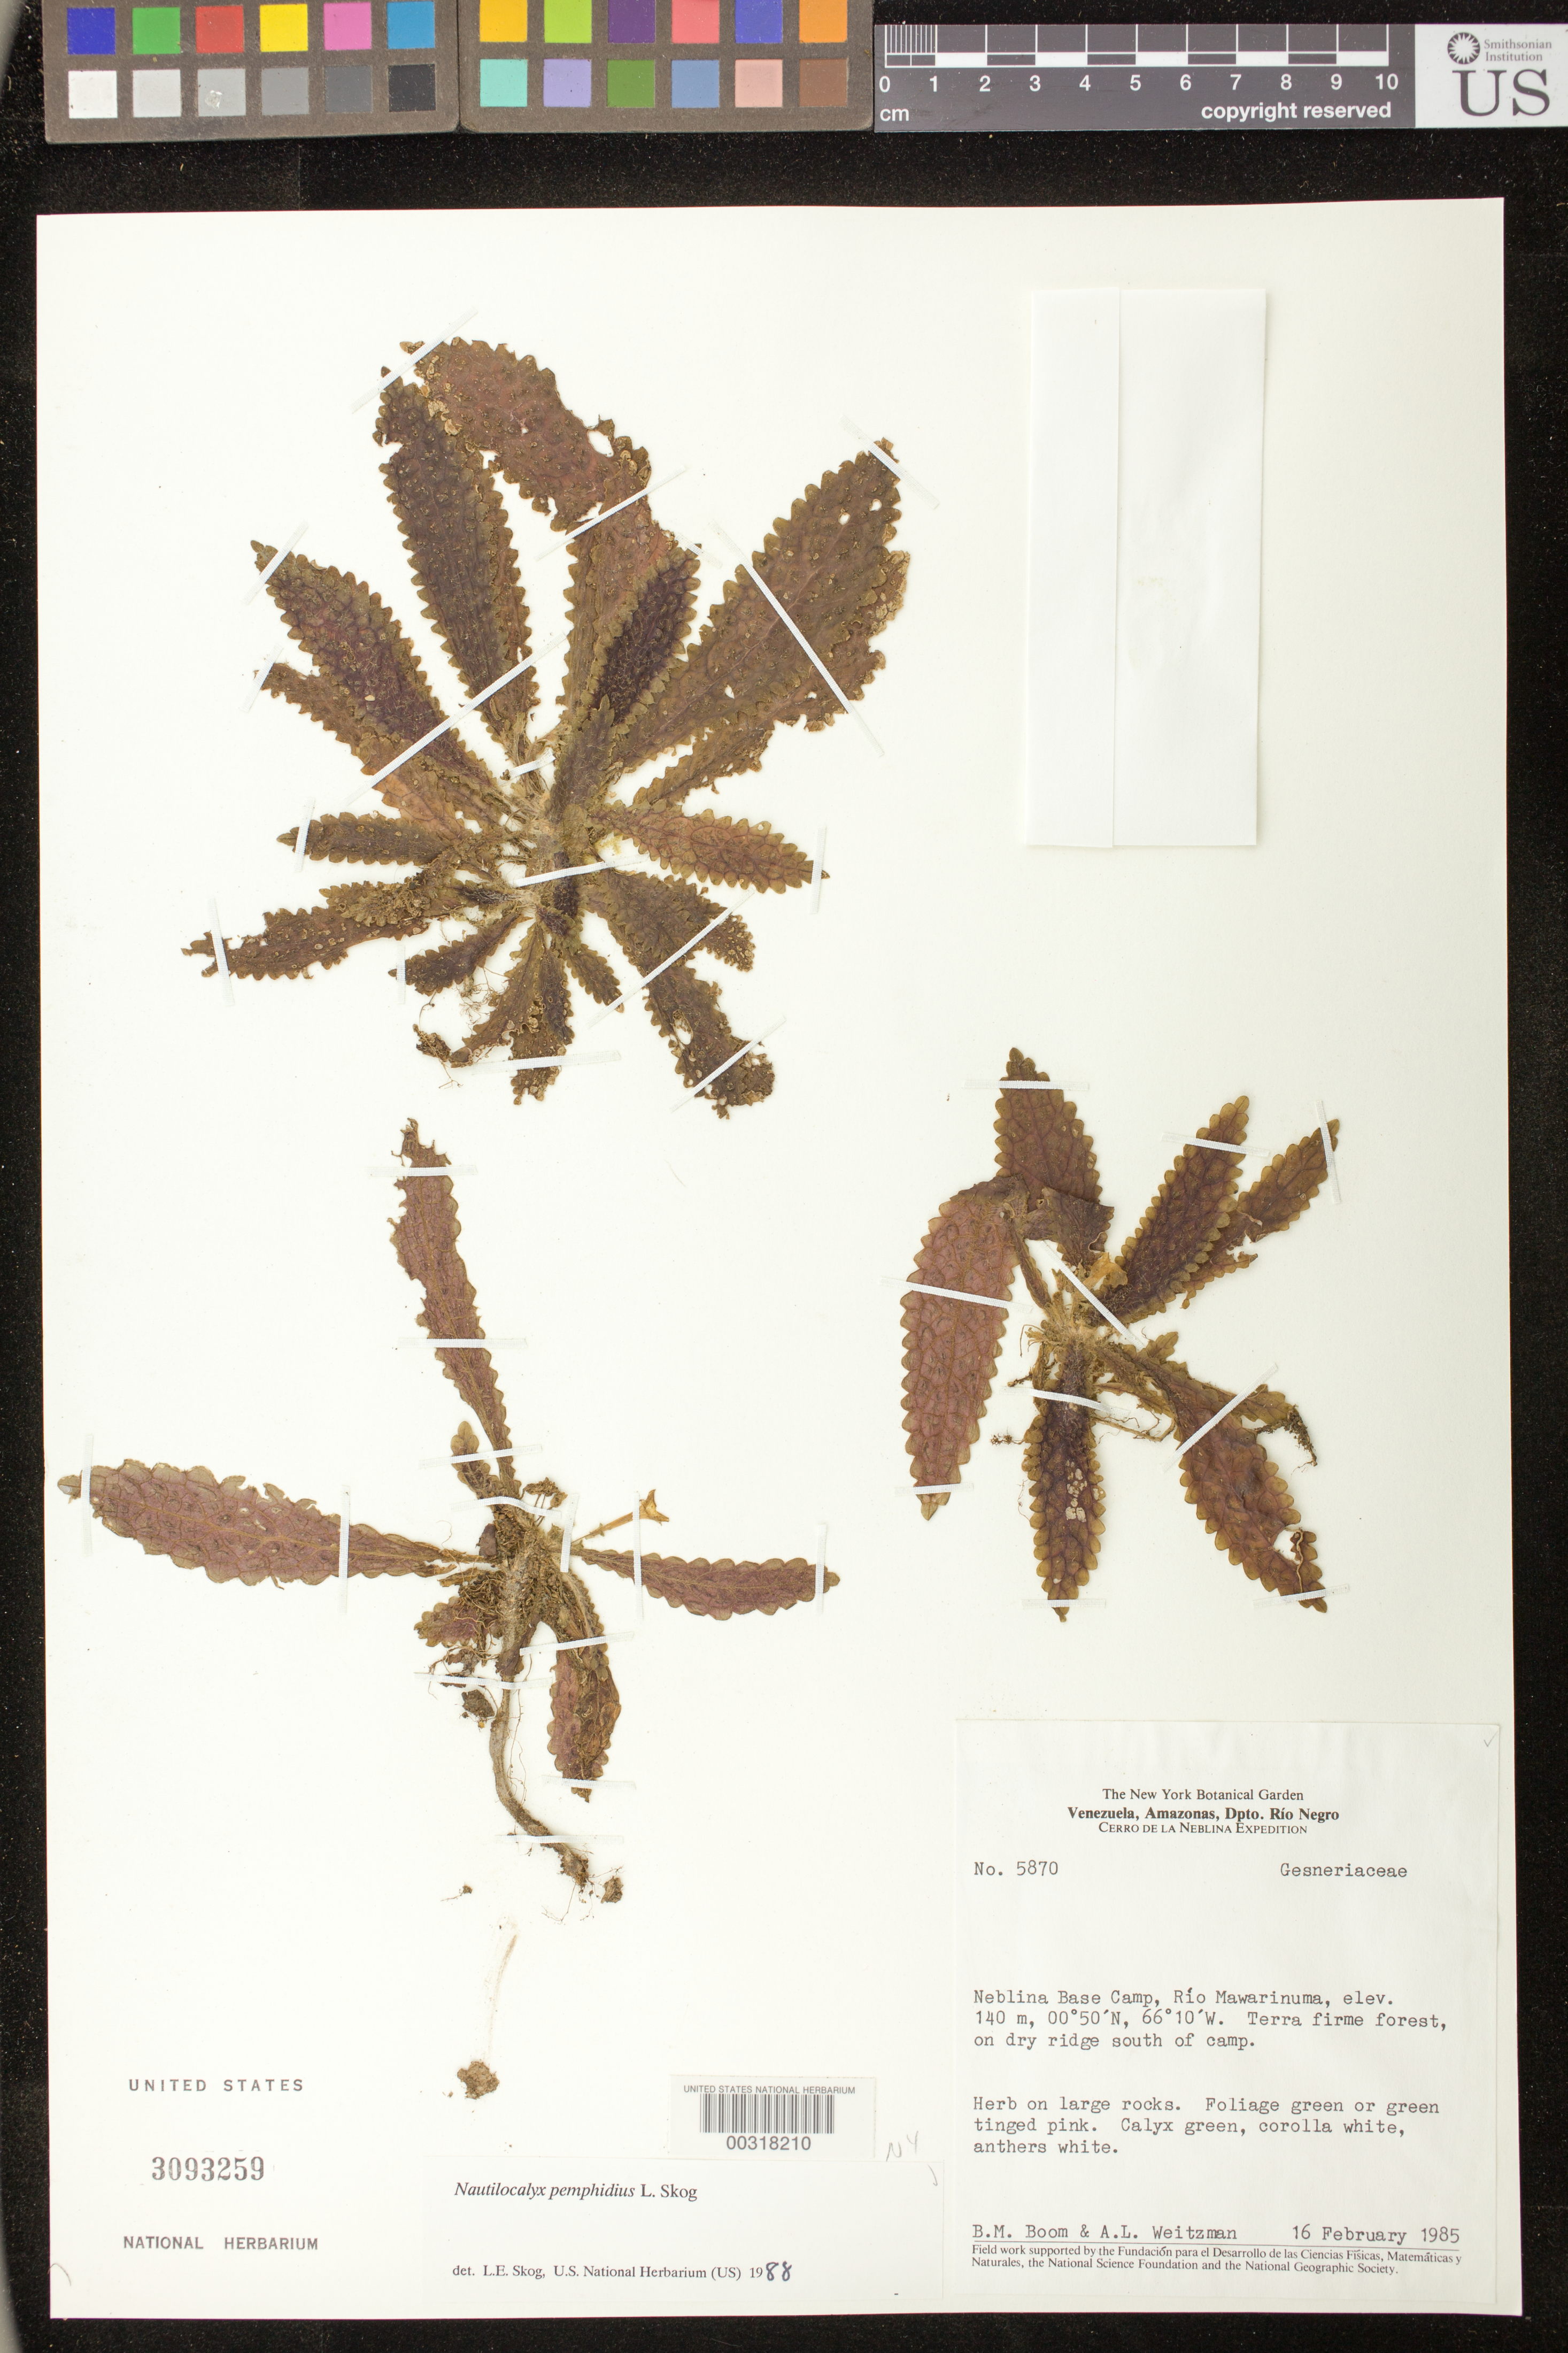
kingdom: Plantae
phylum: Tracheophyta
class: Magnoliopsida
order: Lamiales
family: Gesneriaceae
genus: Nautilocalyx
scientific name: Nautilocalyx pemphidius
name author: L.E. Skog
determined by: Skog, Laurence E.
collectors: B. M. Boom & A. L. Weitzman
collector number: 5870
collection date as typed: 16 Feb 1985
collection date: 1985-02-16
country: Venezuela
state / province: Amazonas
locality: Rio Negro Dept., Neblina base camp, Rio Mawarinuma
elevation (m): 140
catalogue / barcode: US 3093259